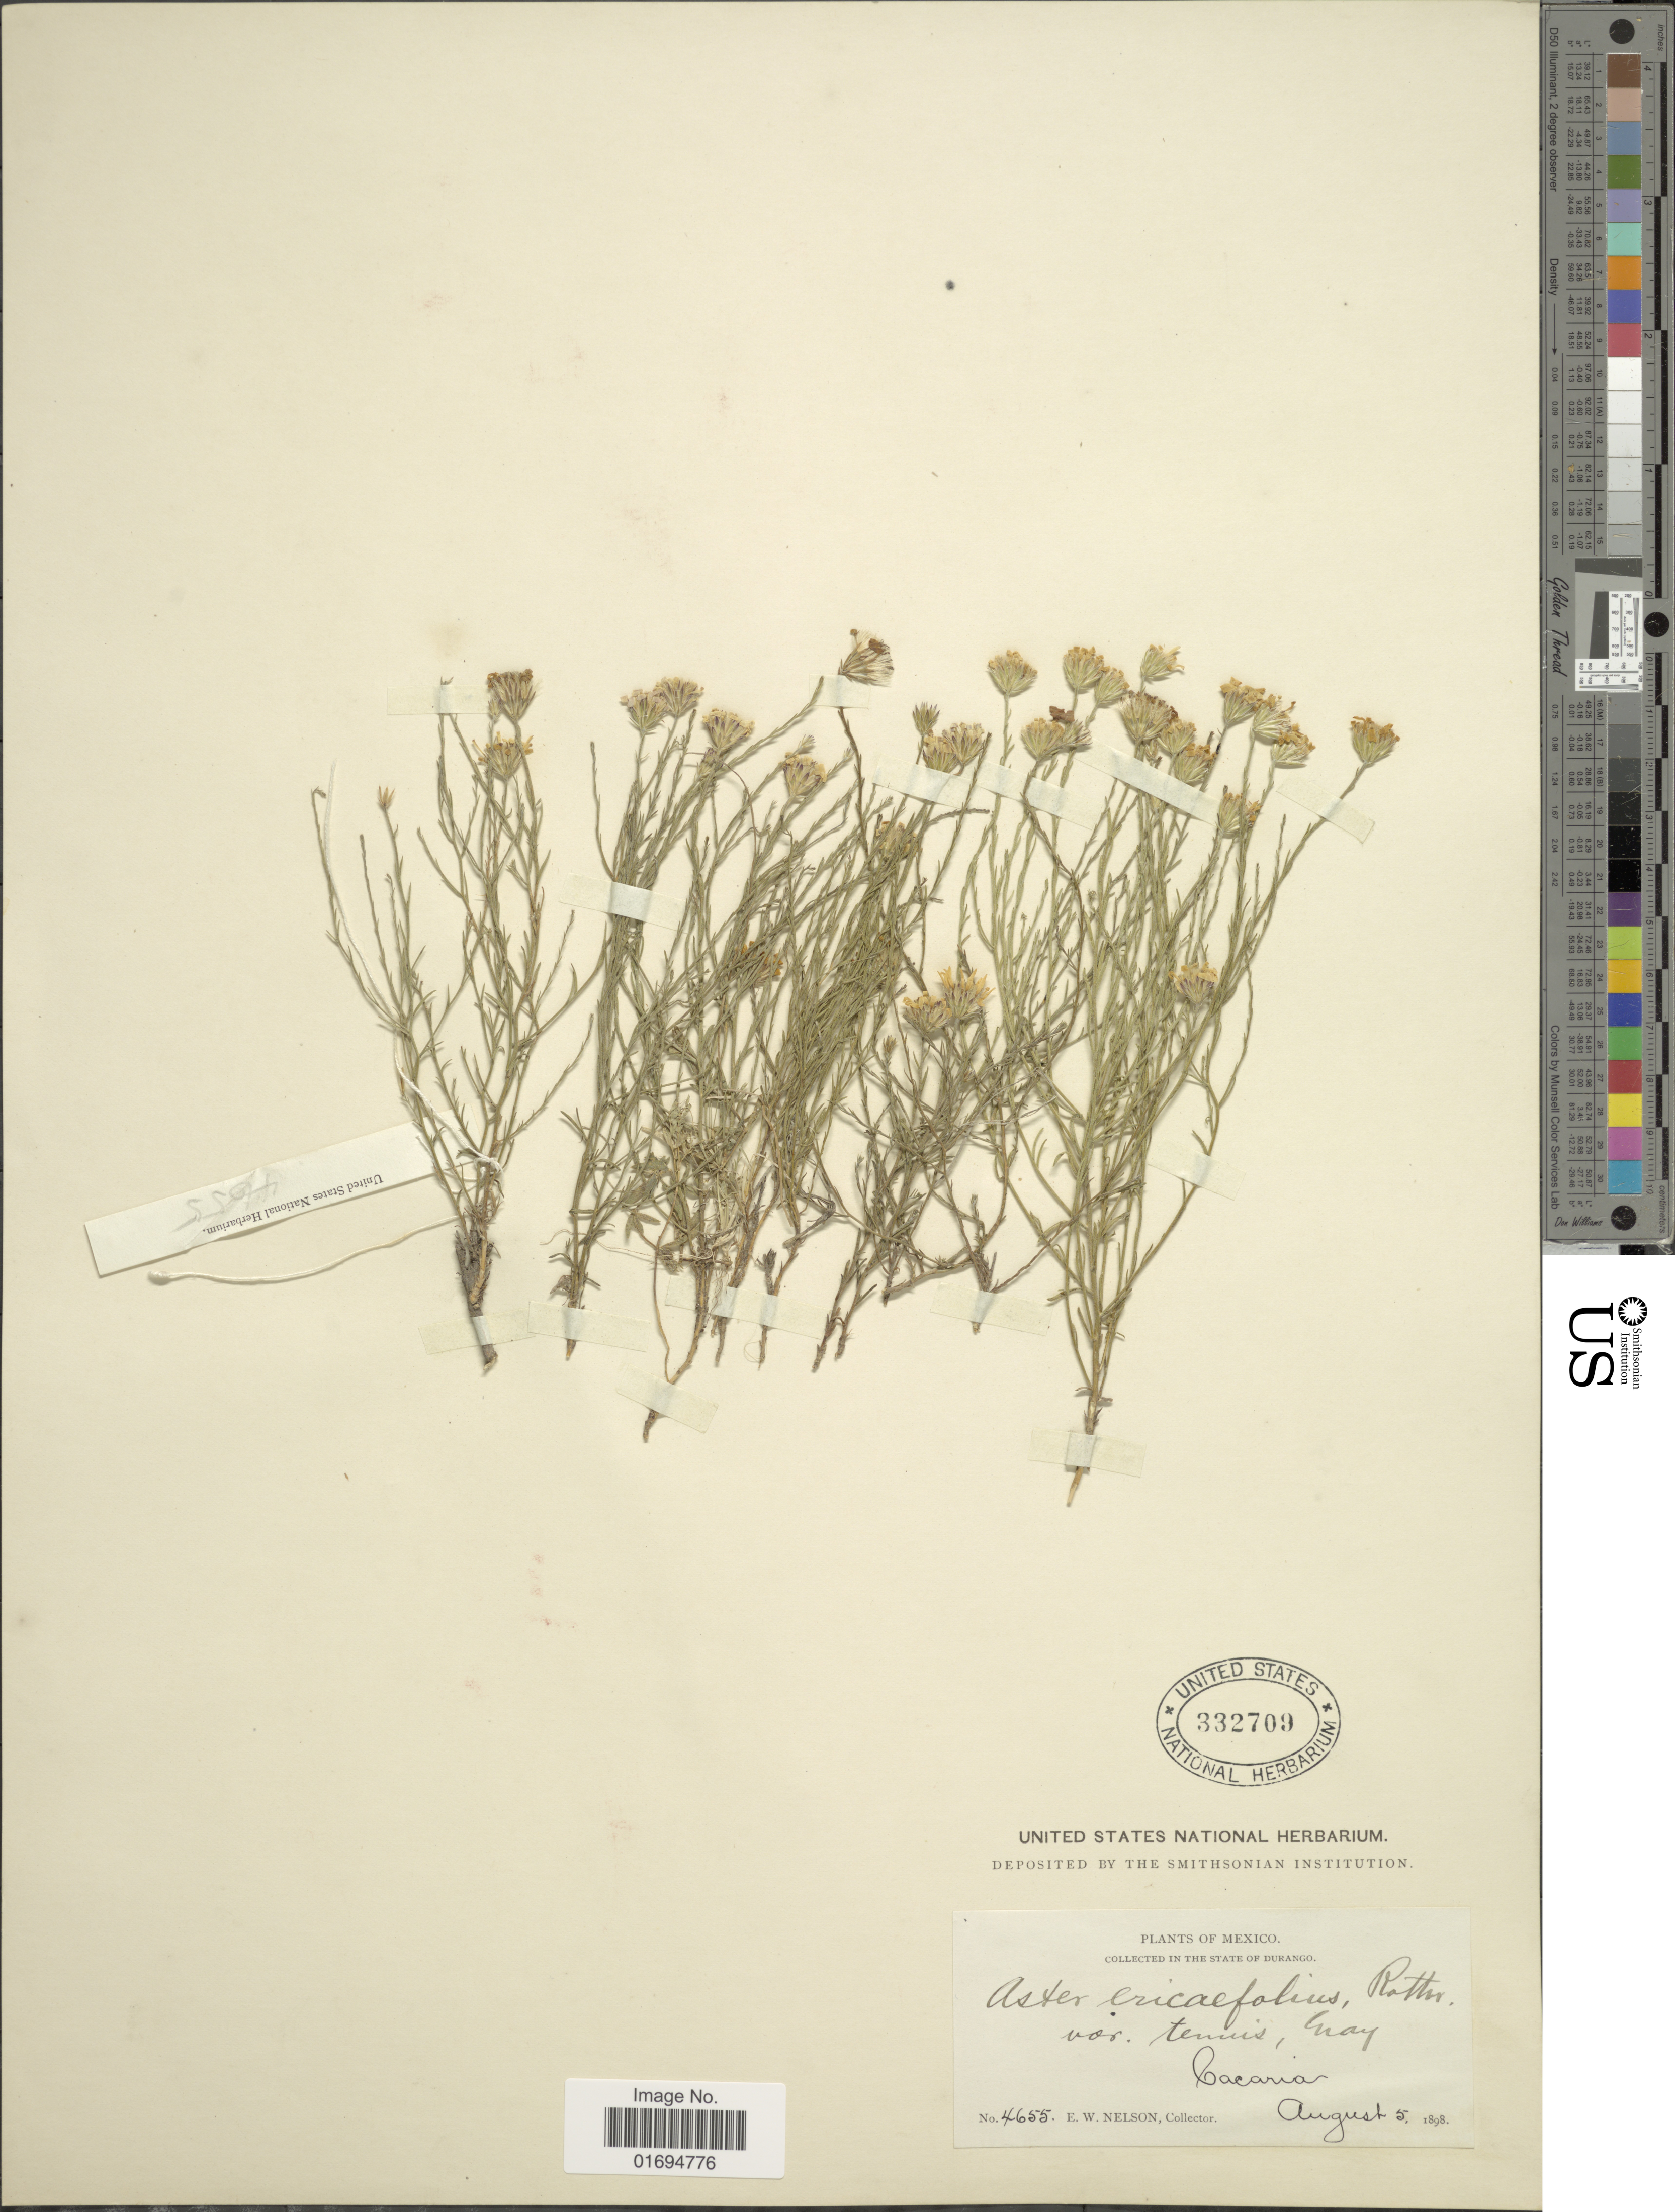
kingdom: Plantae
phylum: Tracheophyta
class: Magnoliopsida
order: Asterales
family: Asteraceae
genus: Chaetopappa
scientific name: Chaetopappa ericoides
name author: (Torr.) G.L. Nesom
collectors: E. W. Nelson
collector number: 4655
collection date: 1898-08-05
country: Mexico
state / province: Durango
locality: Bacaria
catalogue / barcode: US 332709